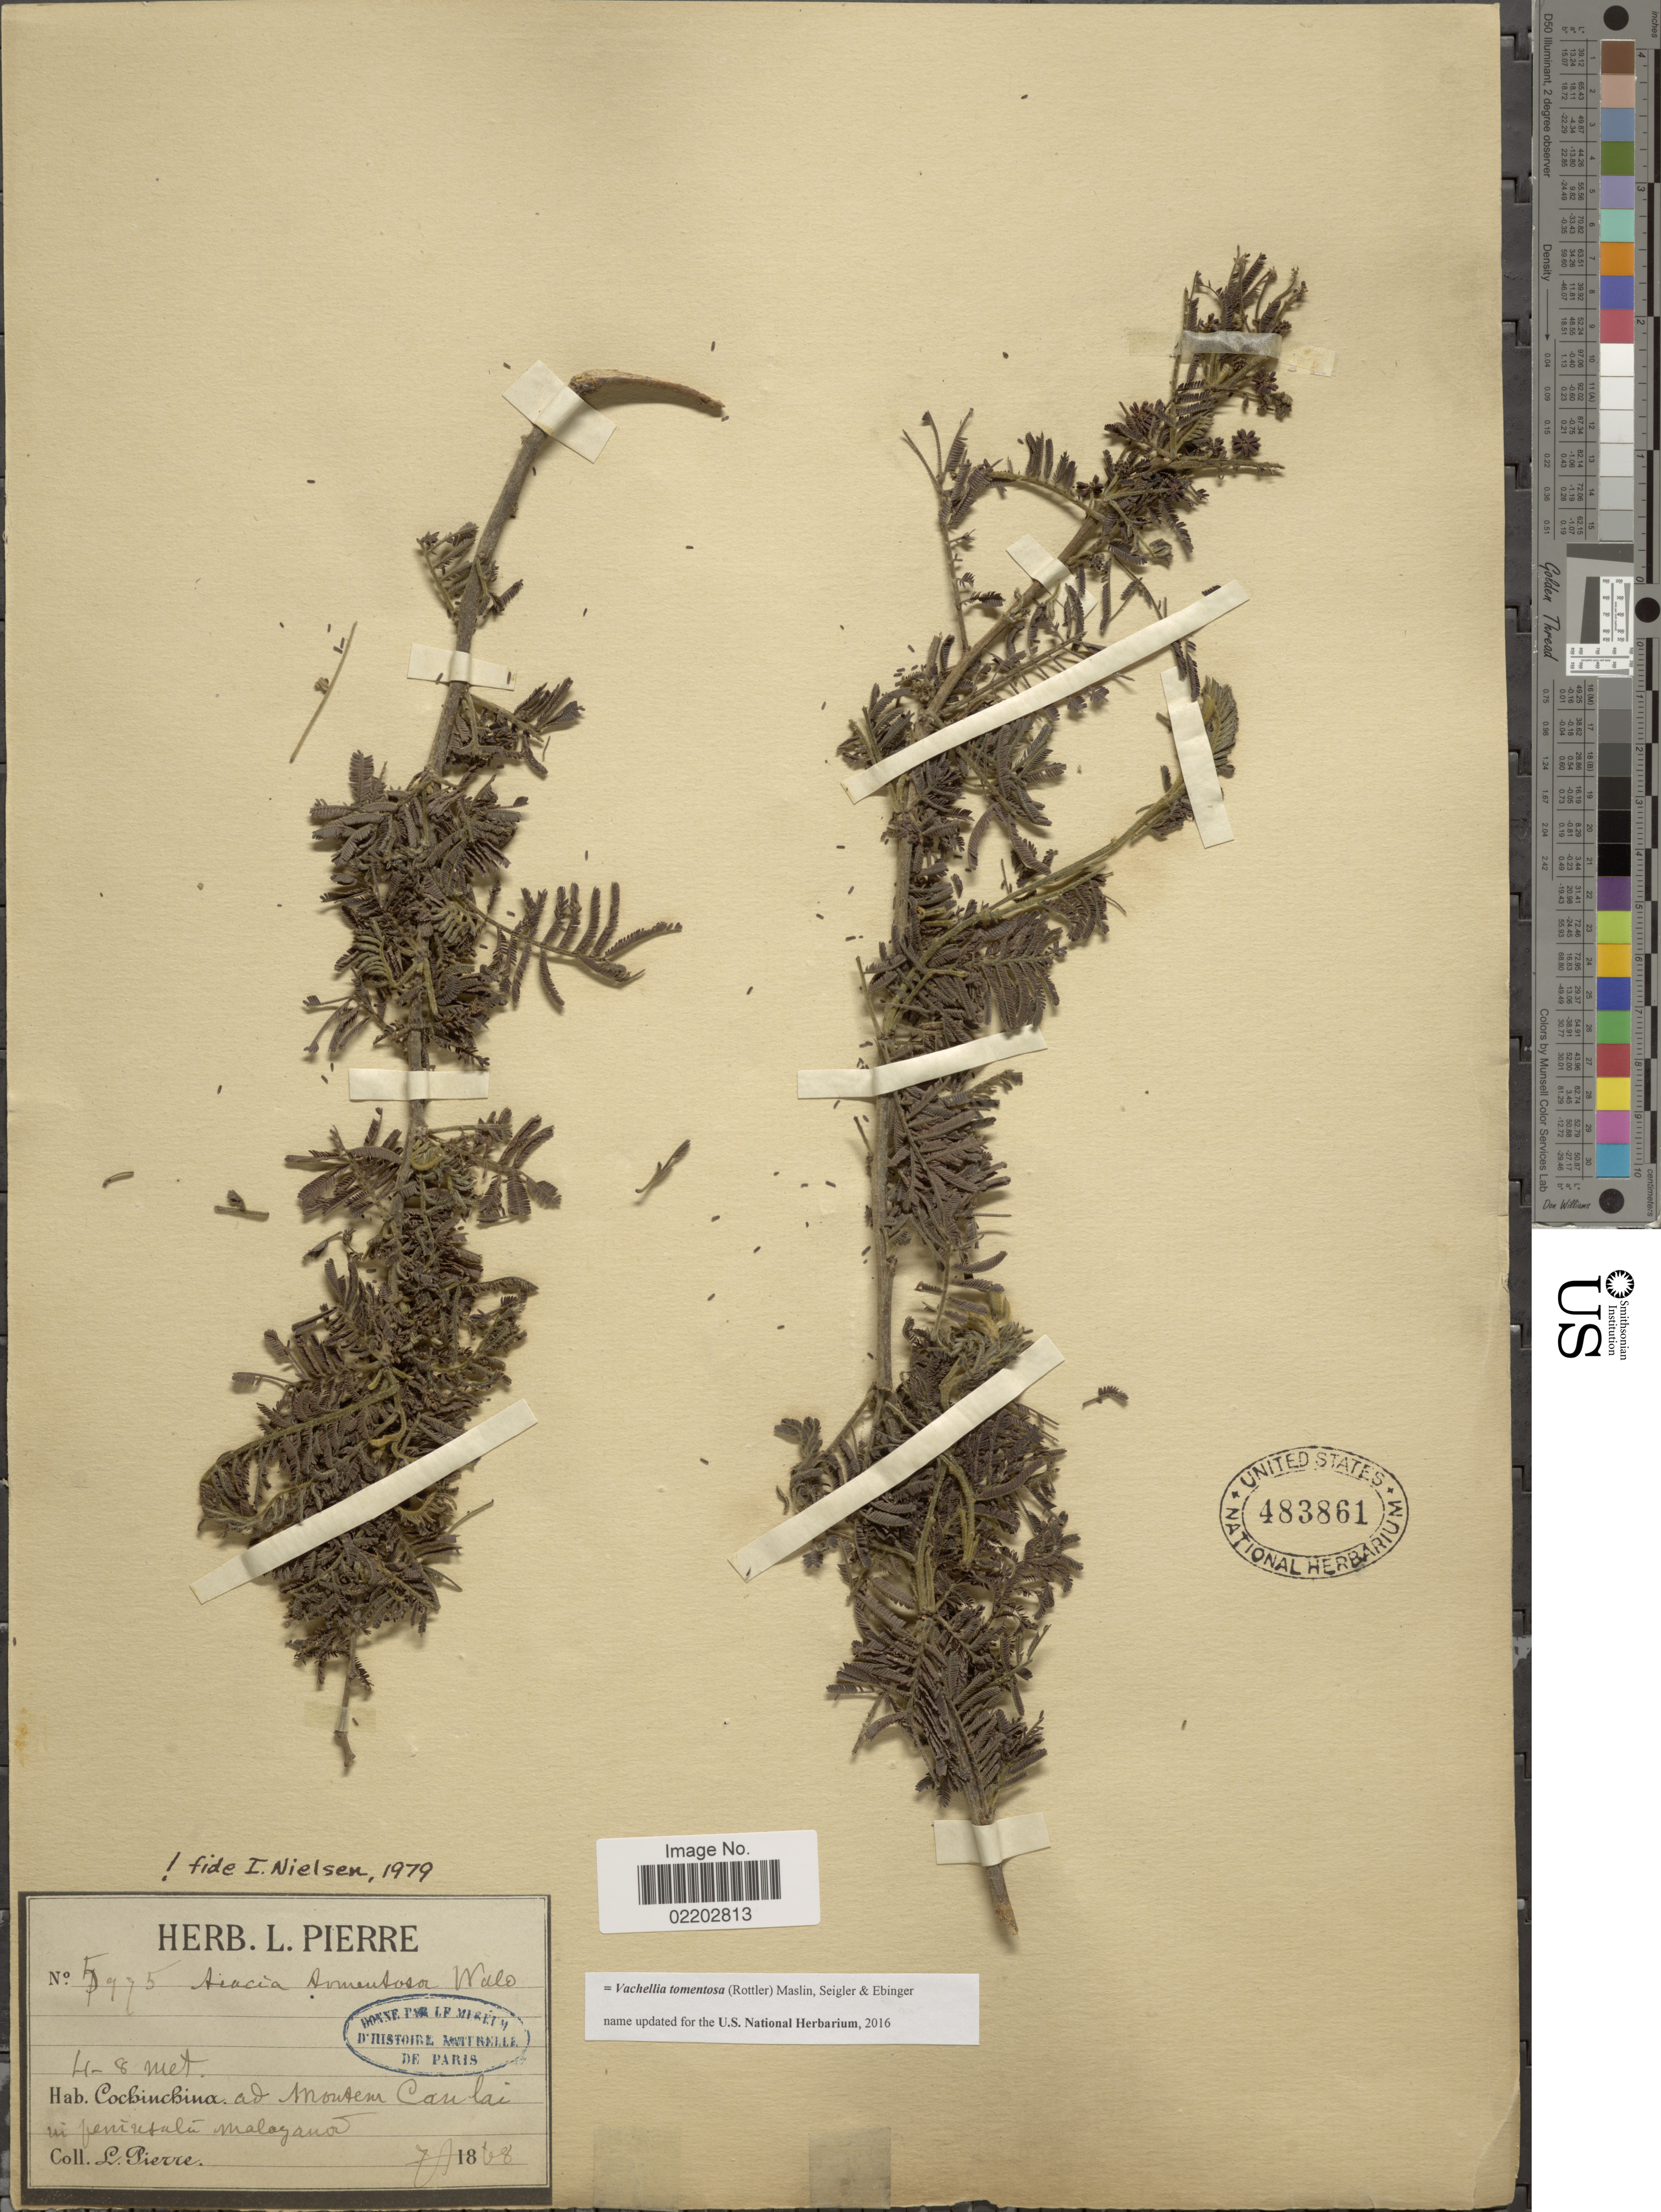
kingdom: Plantae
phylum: Tracheophyta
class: Magnoliopsida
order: Fabales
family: Fabaceae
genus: Vachellia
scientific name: Vachellia tomentosa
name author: (Rottler) Maslin et al.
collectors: L. Pierre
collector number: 5975*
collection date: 1868-07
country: Thailand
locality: Cochinchina, ad Montem Cau Lai in peninsula malayana [interpreted]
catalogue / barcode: US 483861